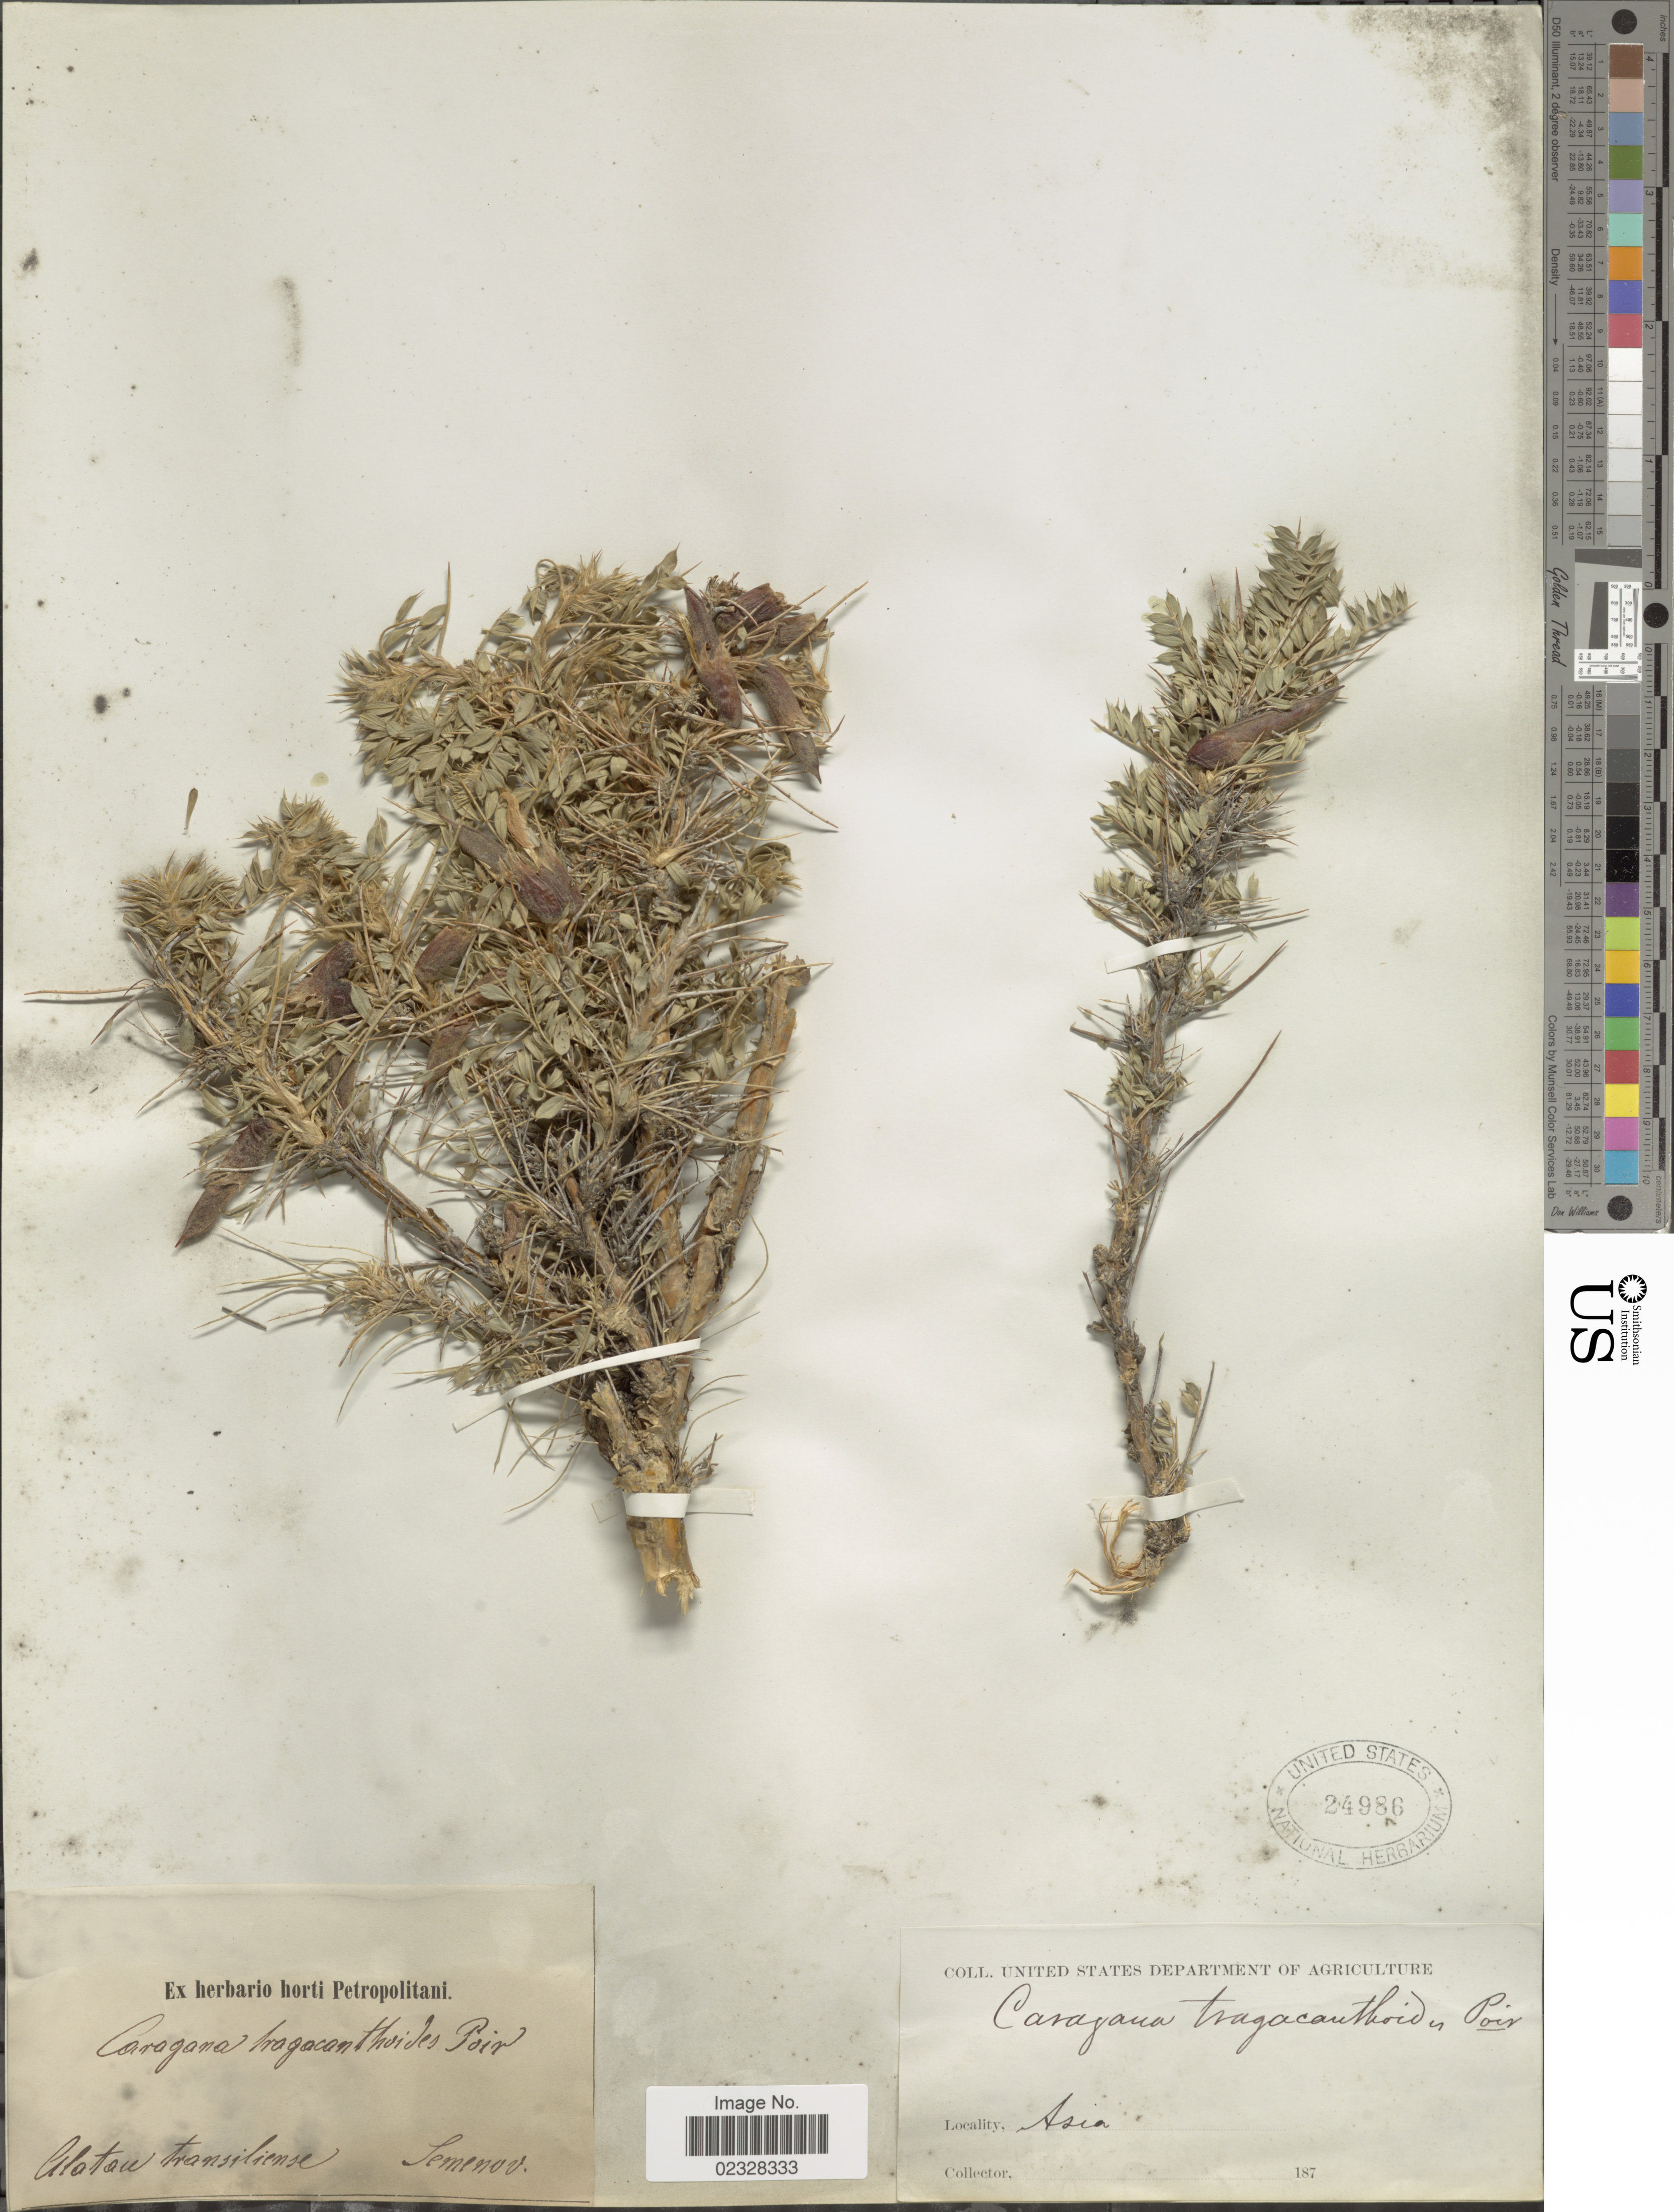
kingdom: Plantae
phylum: Tracheophyta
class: Magnoliopsida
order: Fabales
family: Fabaceae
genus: Caragana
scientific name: Caragana tragacanthoides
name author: (Pall.) Poir.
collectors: -- Semenov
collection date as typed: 187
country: Kazakhstan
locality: Alatau transiliense.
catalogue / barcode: US 24986